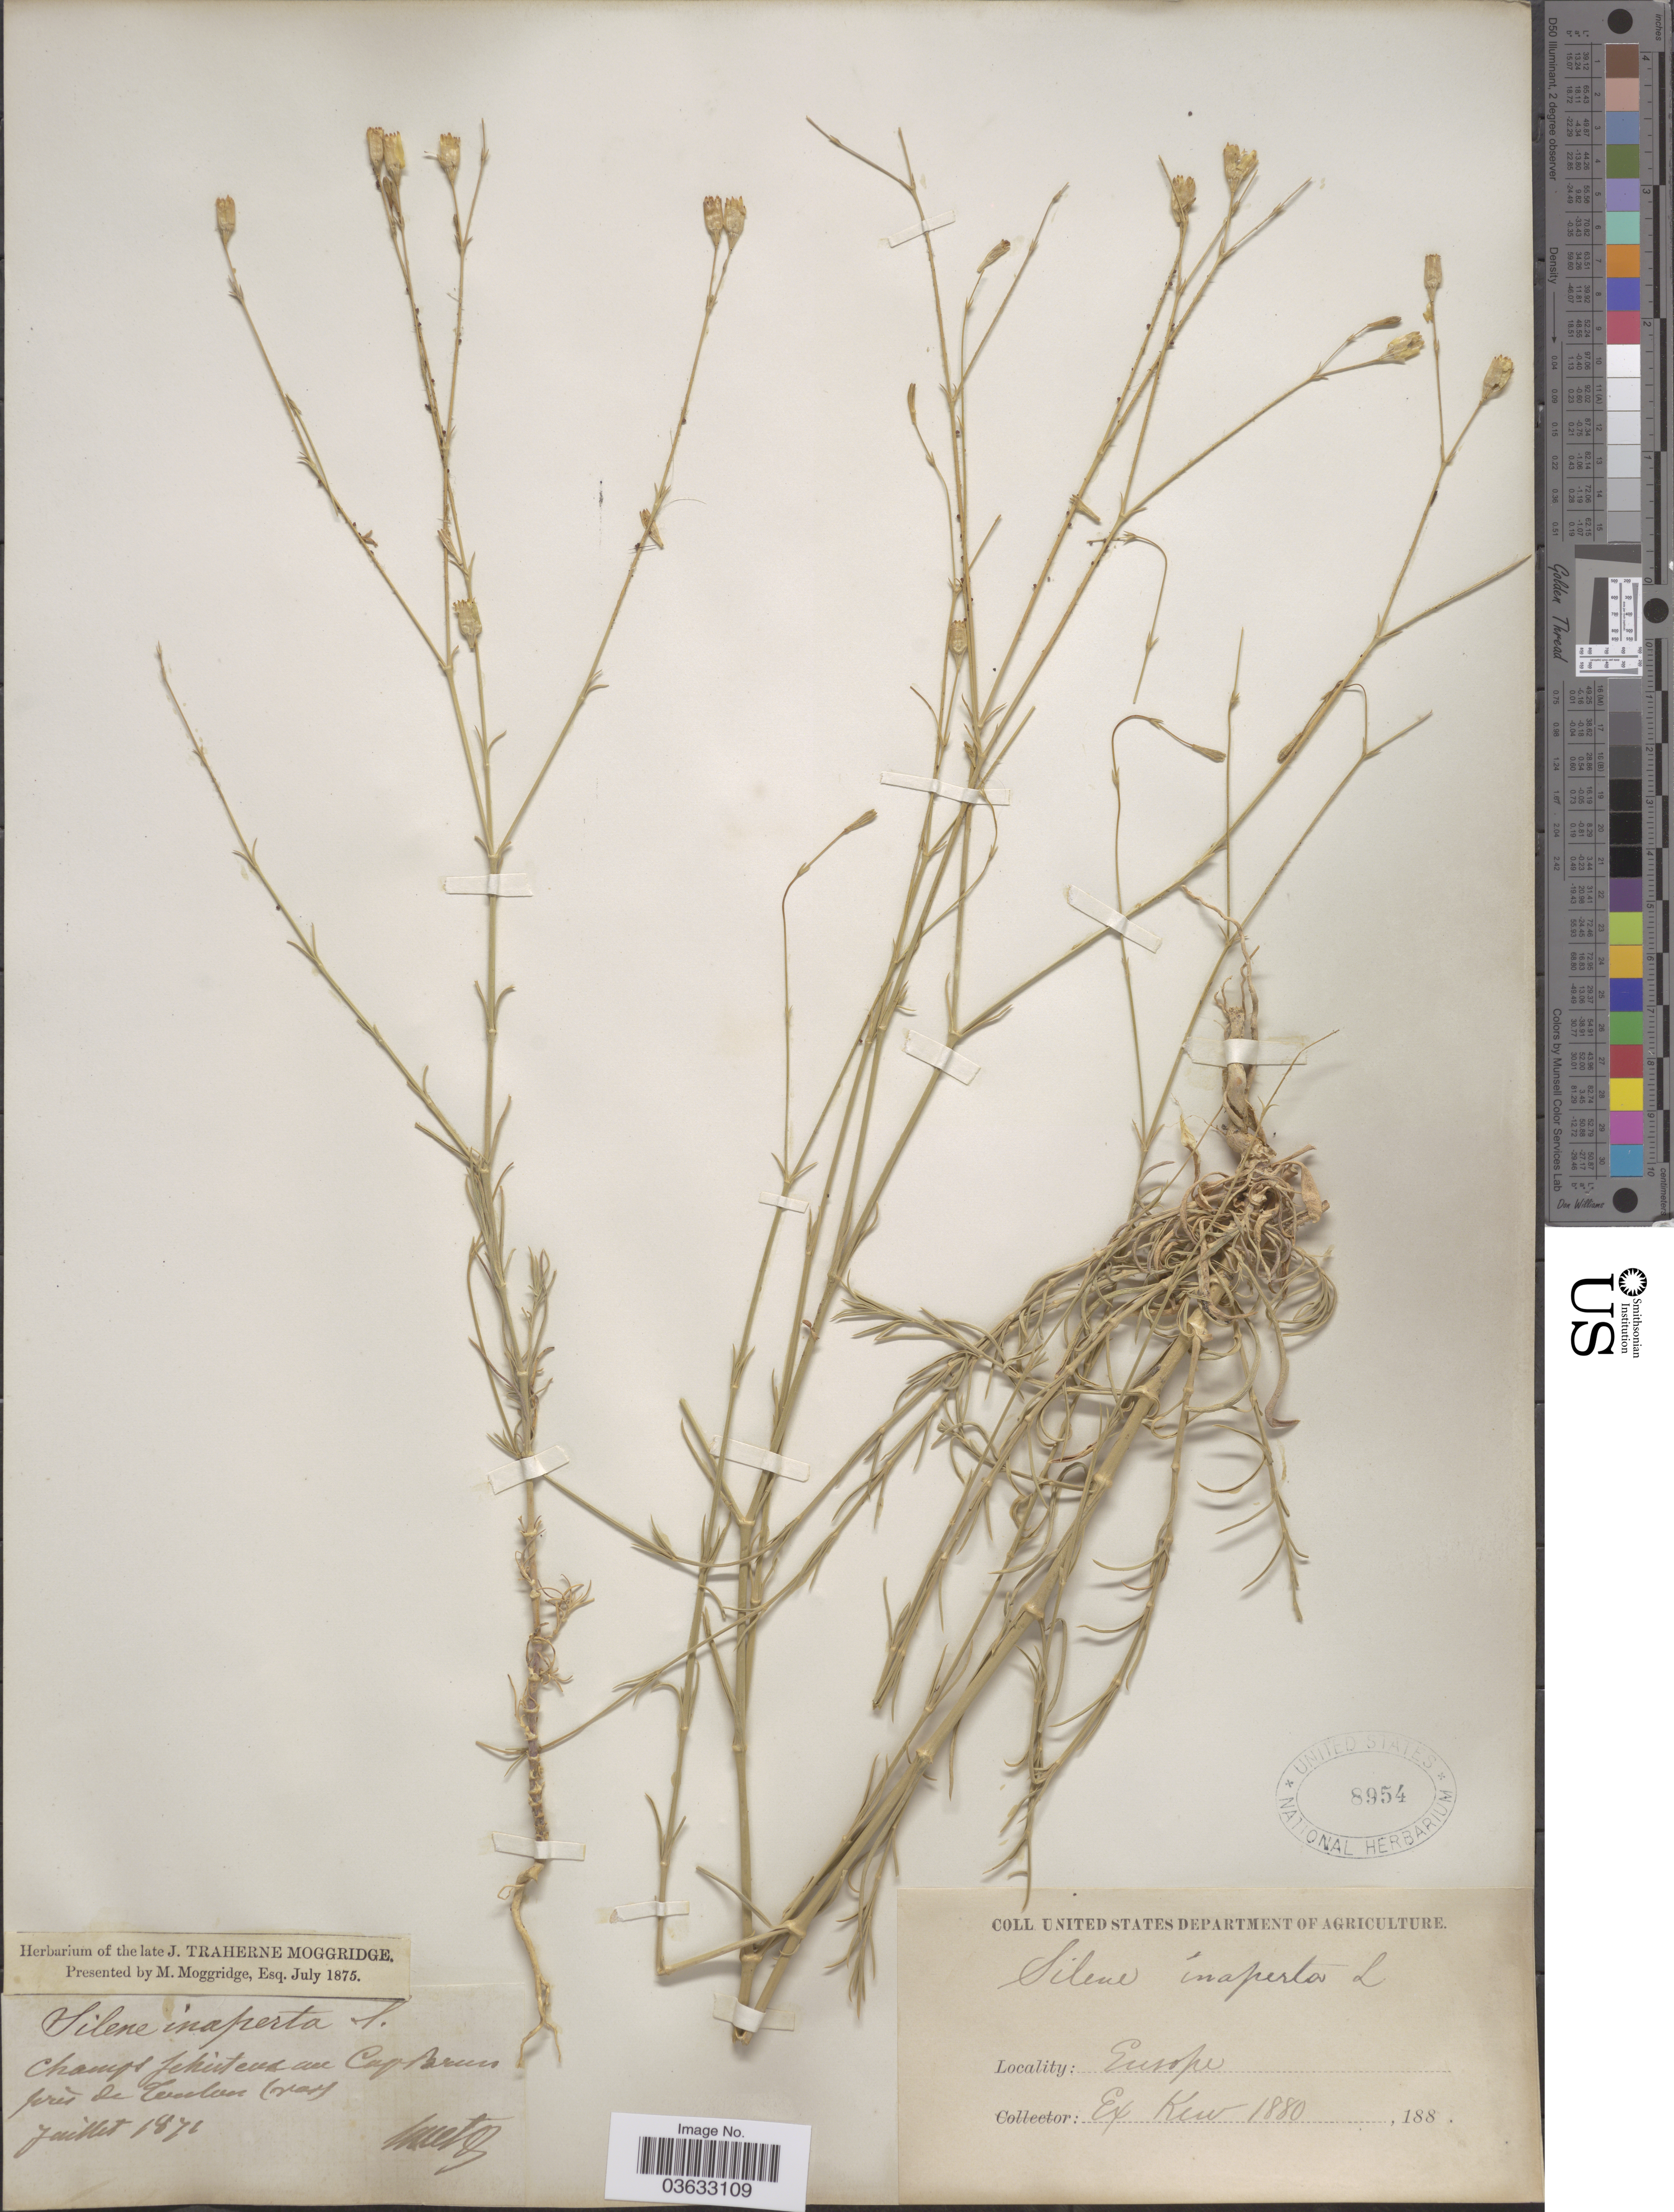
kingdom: Plantae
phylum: Tracheophyta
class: Magnoliopsida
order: Caryophyllales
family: Caryophyllaceae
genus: Silene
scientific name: Silene inaperta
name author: L.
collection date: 1872-07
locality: Champs Jehisteuse au Caparun prés de Tendleuve. [interpreted] Europe.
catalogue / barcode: US 8954